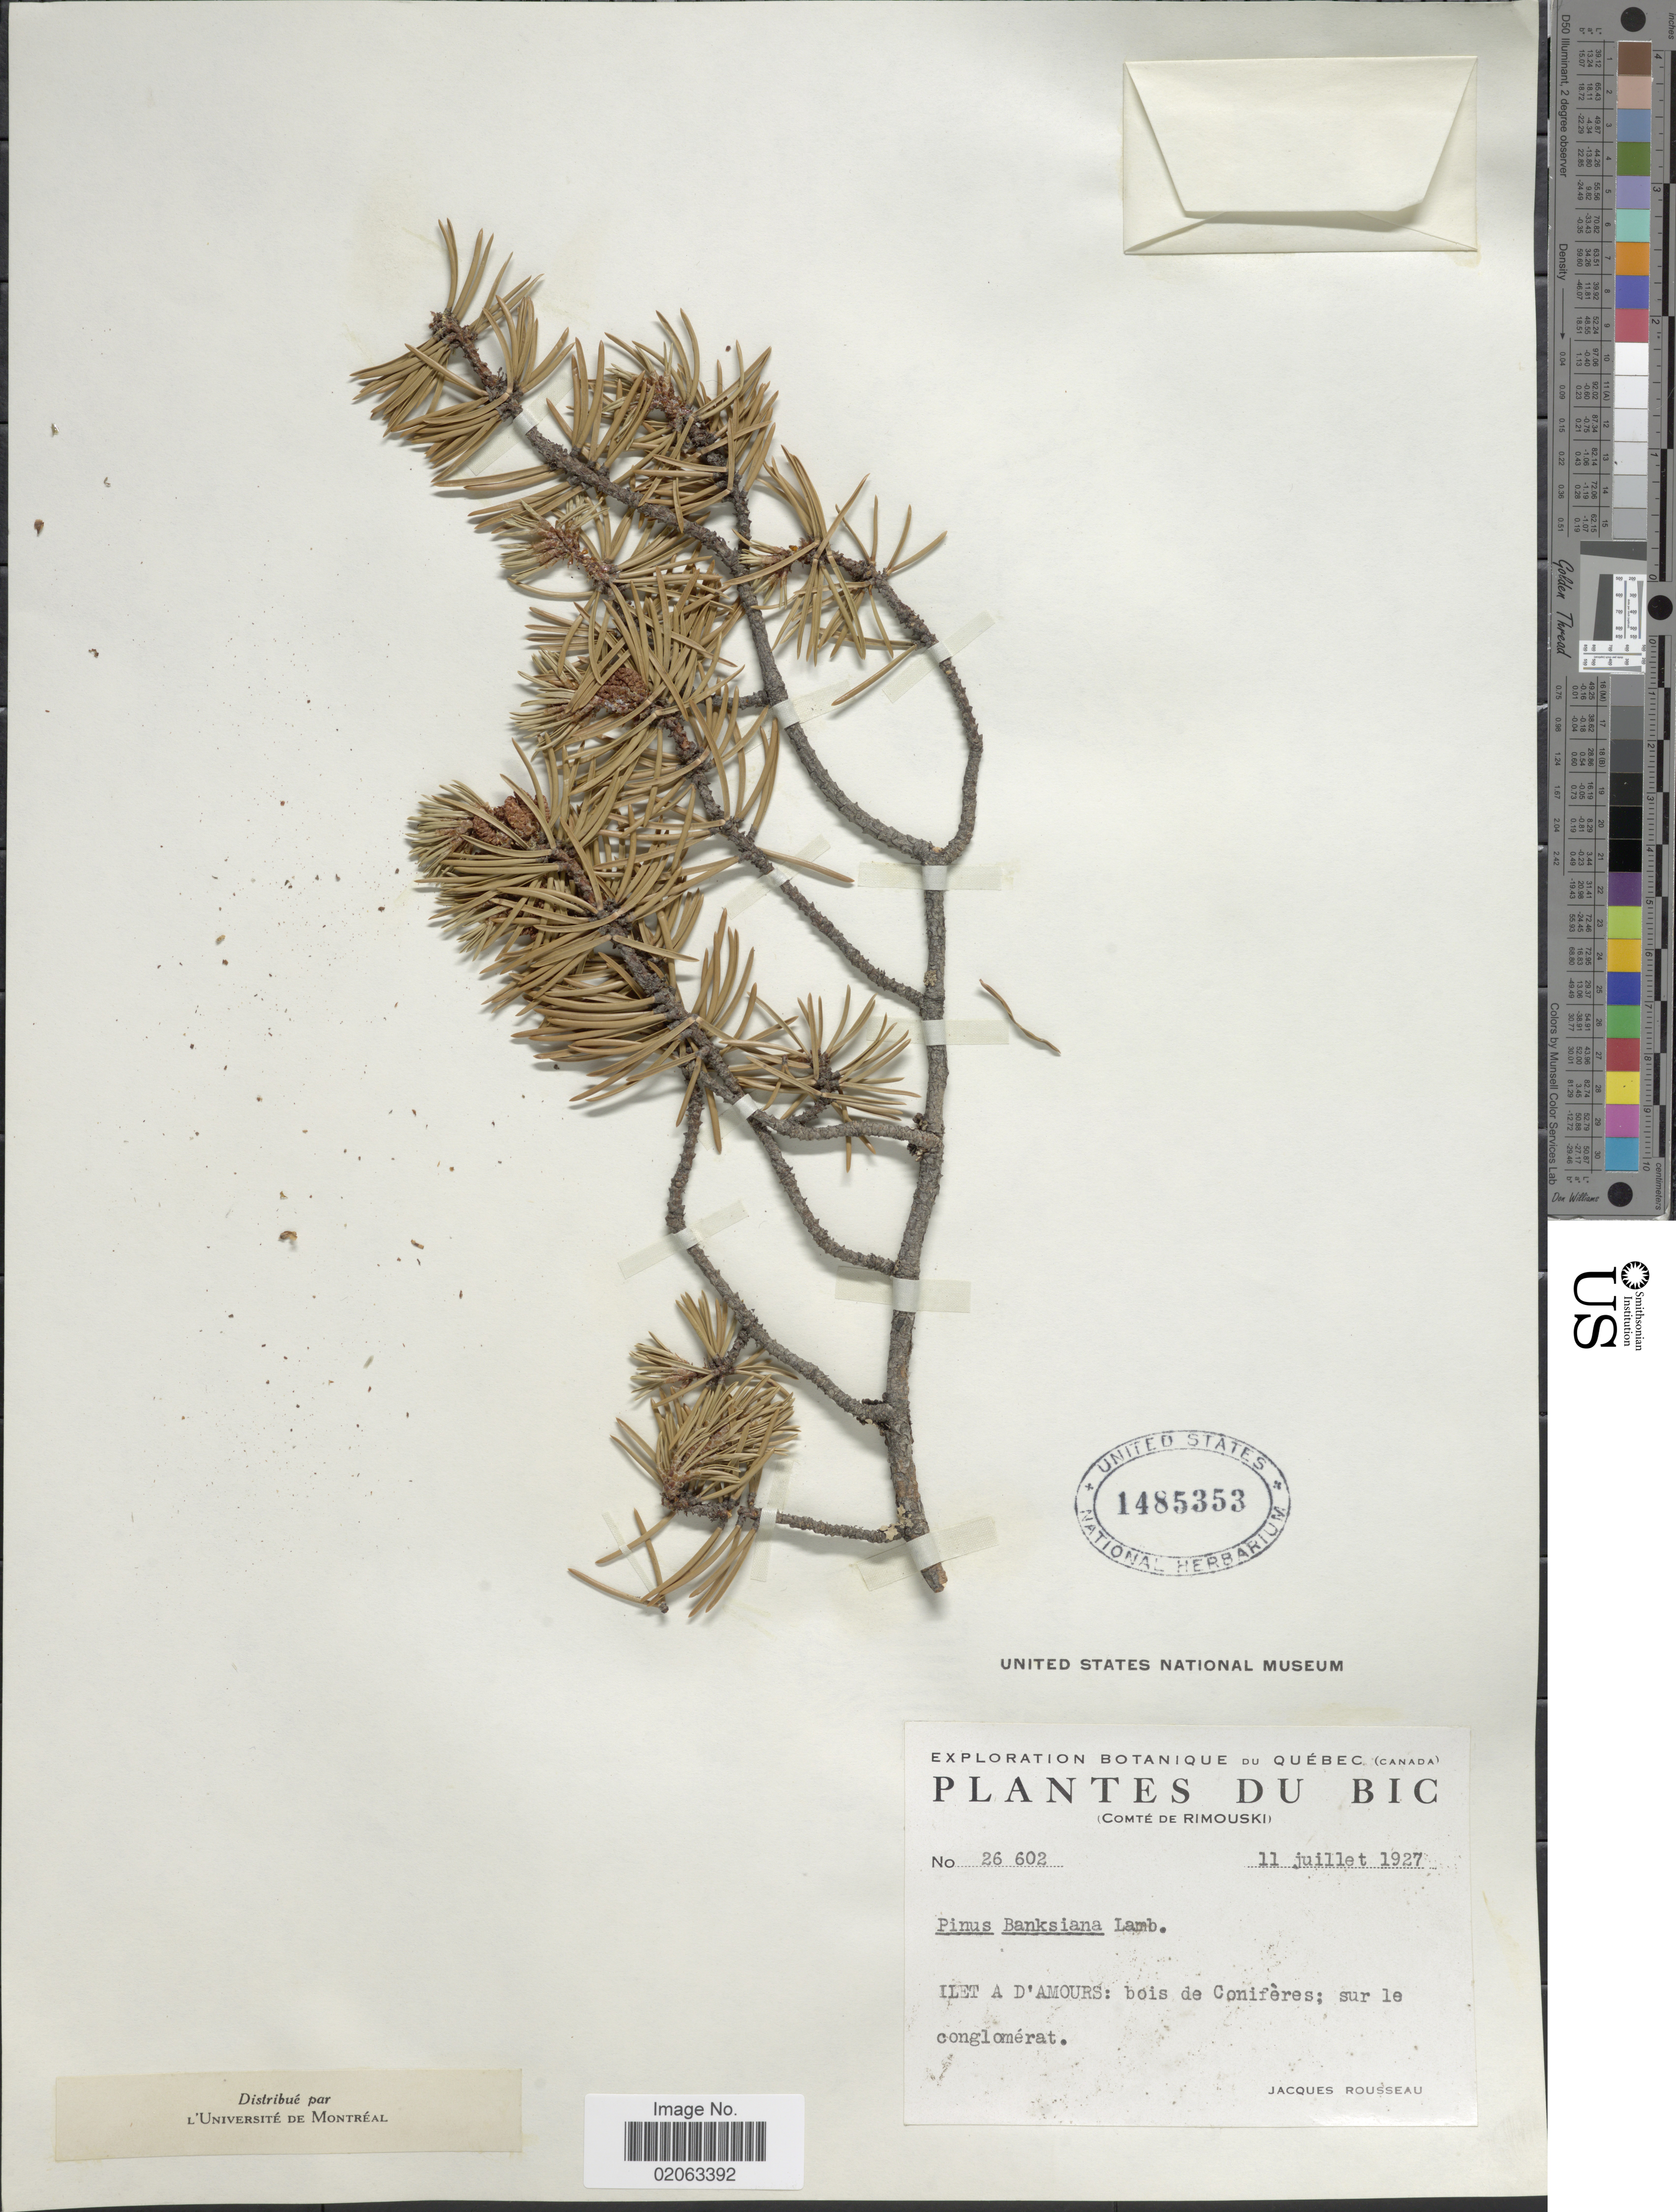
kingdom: Plantae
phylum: Tracheophyta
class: Pinopsida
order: Pinales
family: Pinaceae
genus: Pinus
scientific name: Pinus banksiana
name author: Lamb.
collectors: J. Rousseau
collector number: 26602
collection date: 1927-07-11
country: Canada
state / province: Quebec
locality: Du Bic (Comté de Rimouski), Iler A D'Amours: bois de Conifères; sur le conglomérat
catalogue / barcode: US 1485353